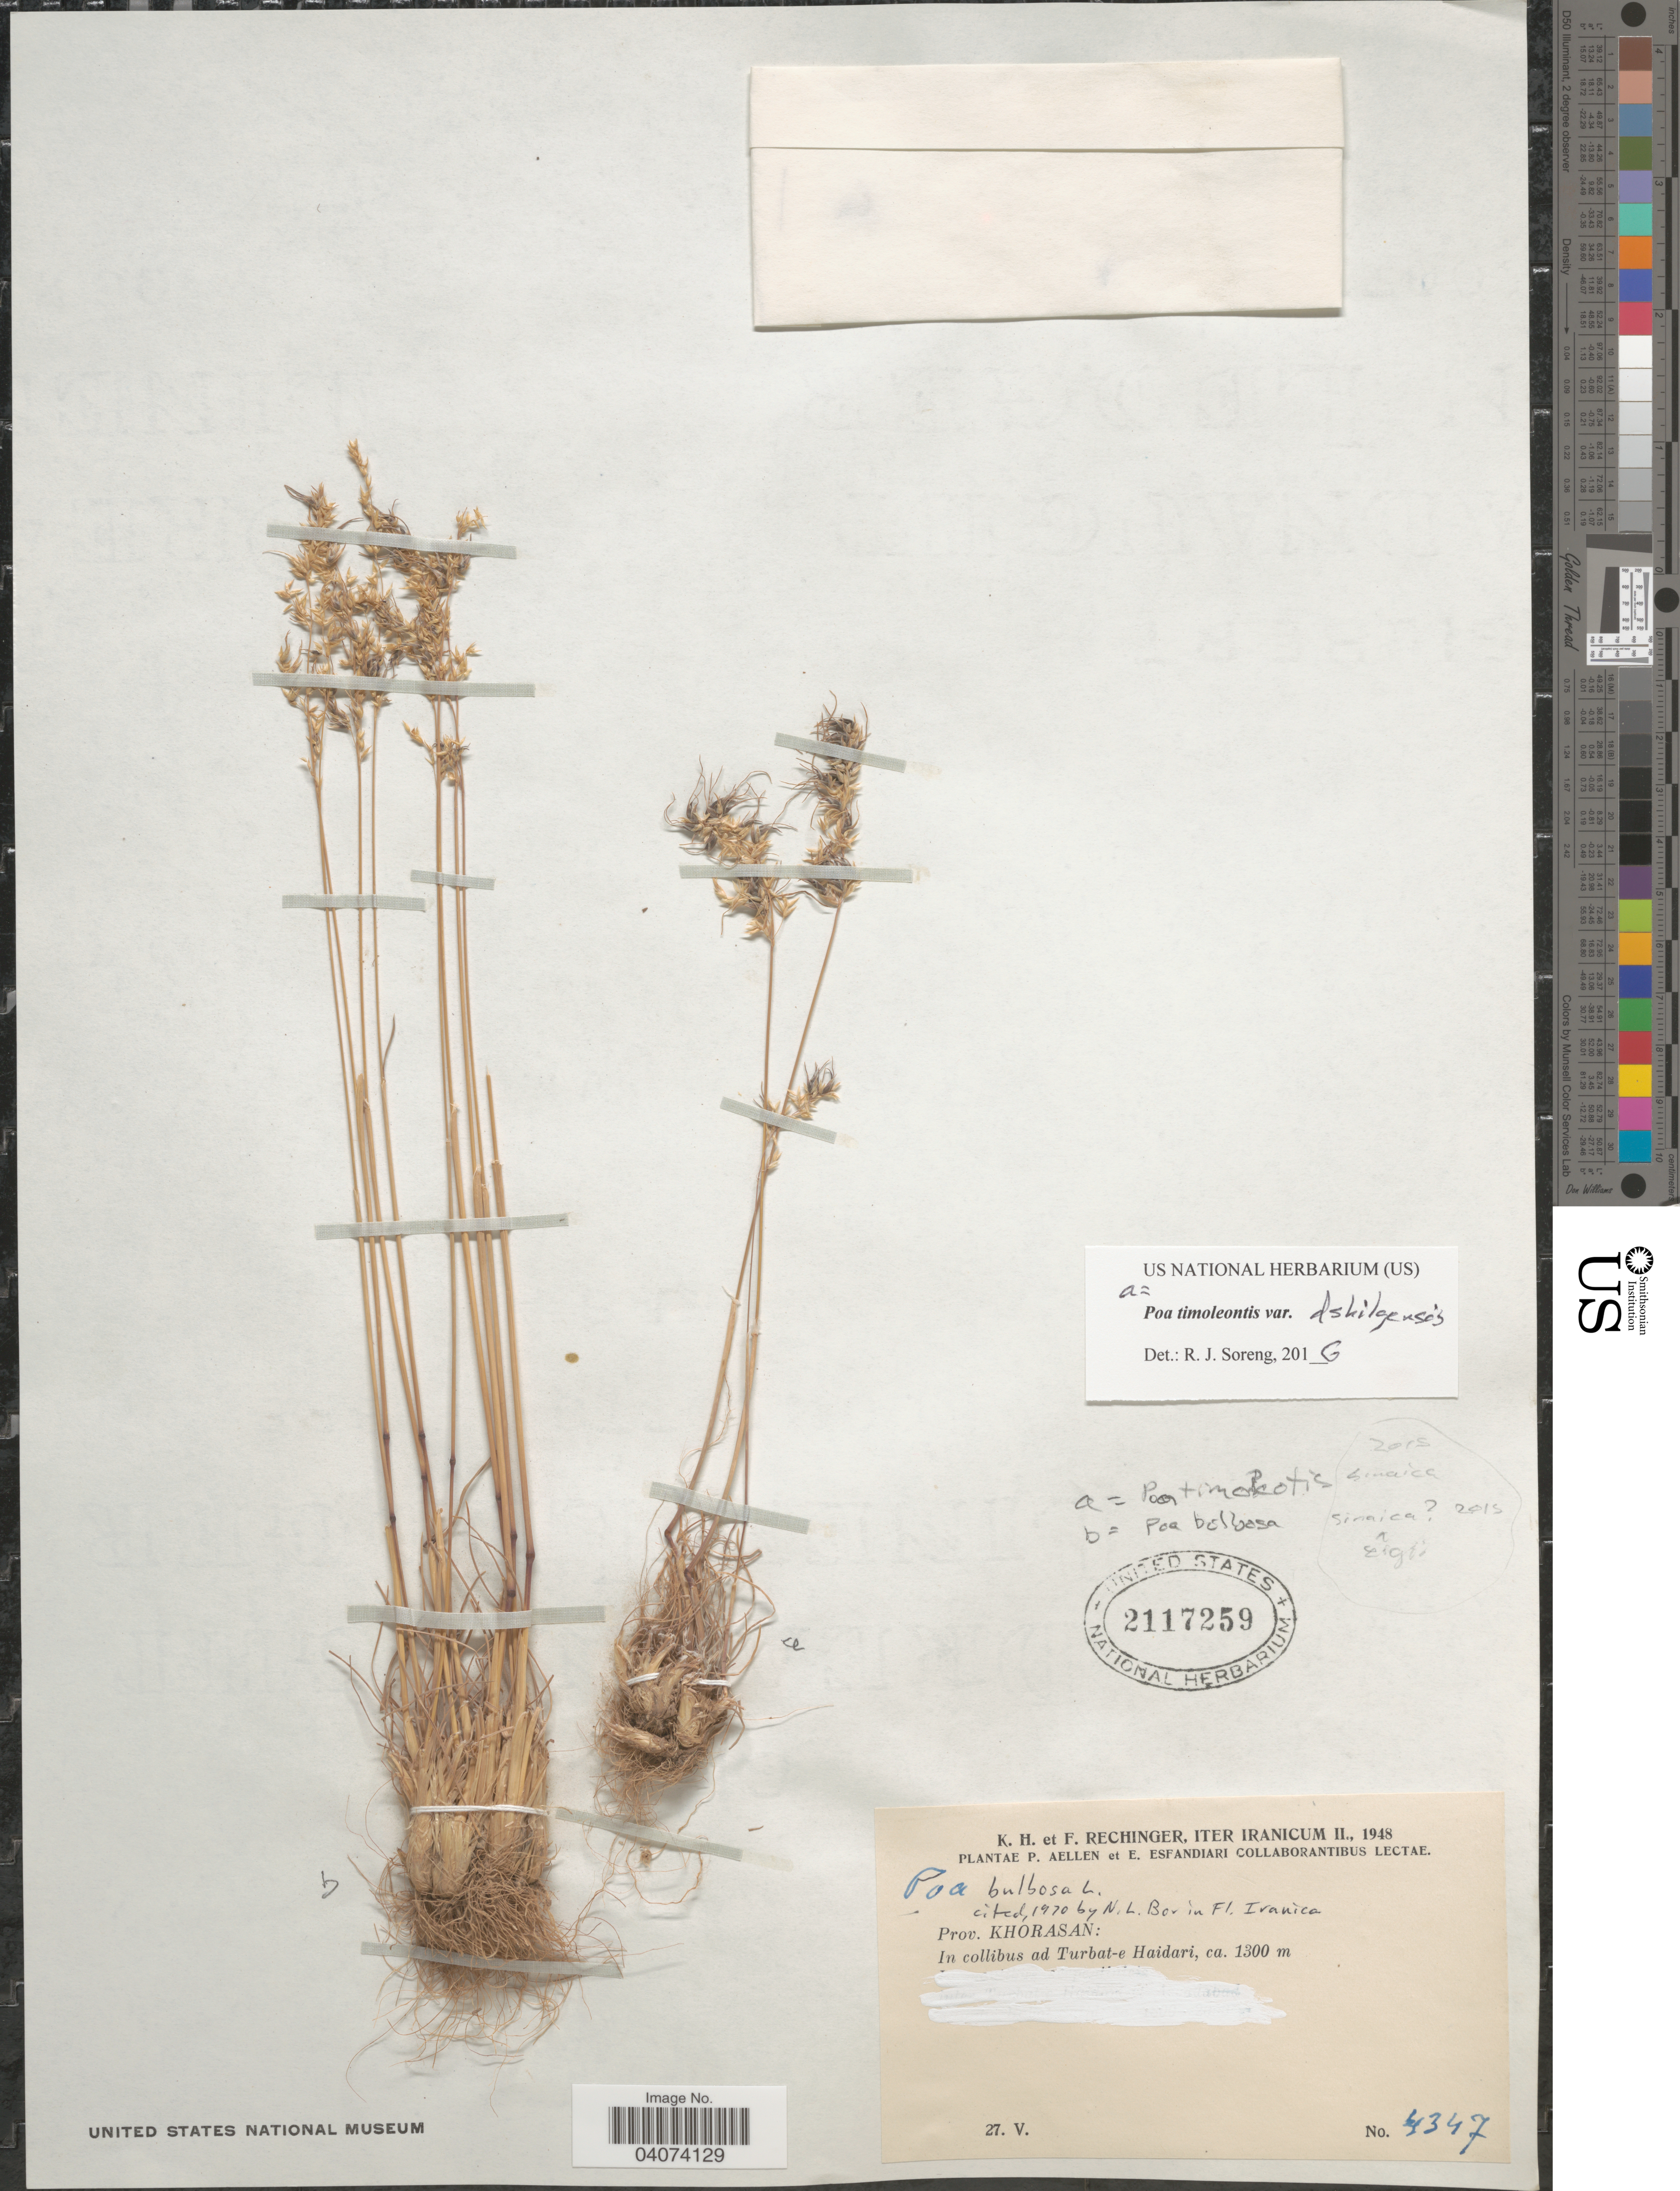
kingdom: Plantae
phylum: Tracheophyta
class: Liliopsida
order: Poales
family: Poaceae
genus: Poa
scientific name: Poa timoleontis var. dshilgensis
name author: (Roshev.) Tzvelev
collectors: K. H. Rechinger & F. Rechinger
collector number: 4347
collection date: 1948-05-27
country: Iran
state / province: Khorasan [obsolete]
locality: Iter Iranicum II., 1948. Prov. Khorasan: In collibus ad Turbat-e Haidari.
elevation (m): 1300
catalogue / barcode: US 2117259